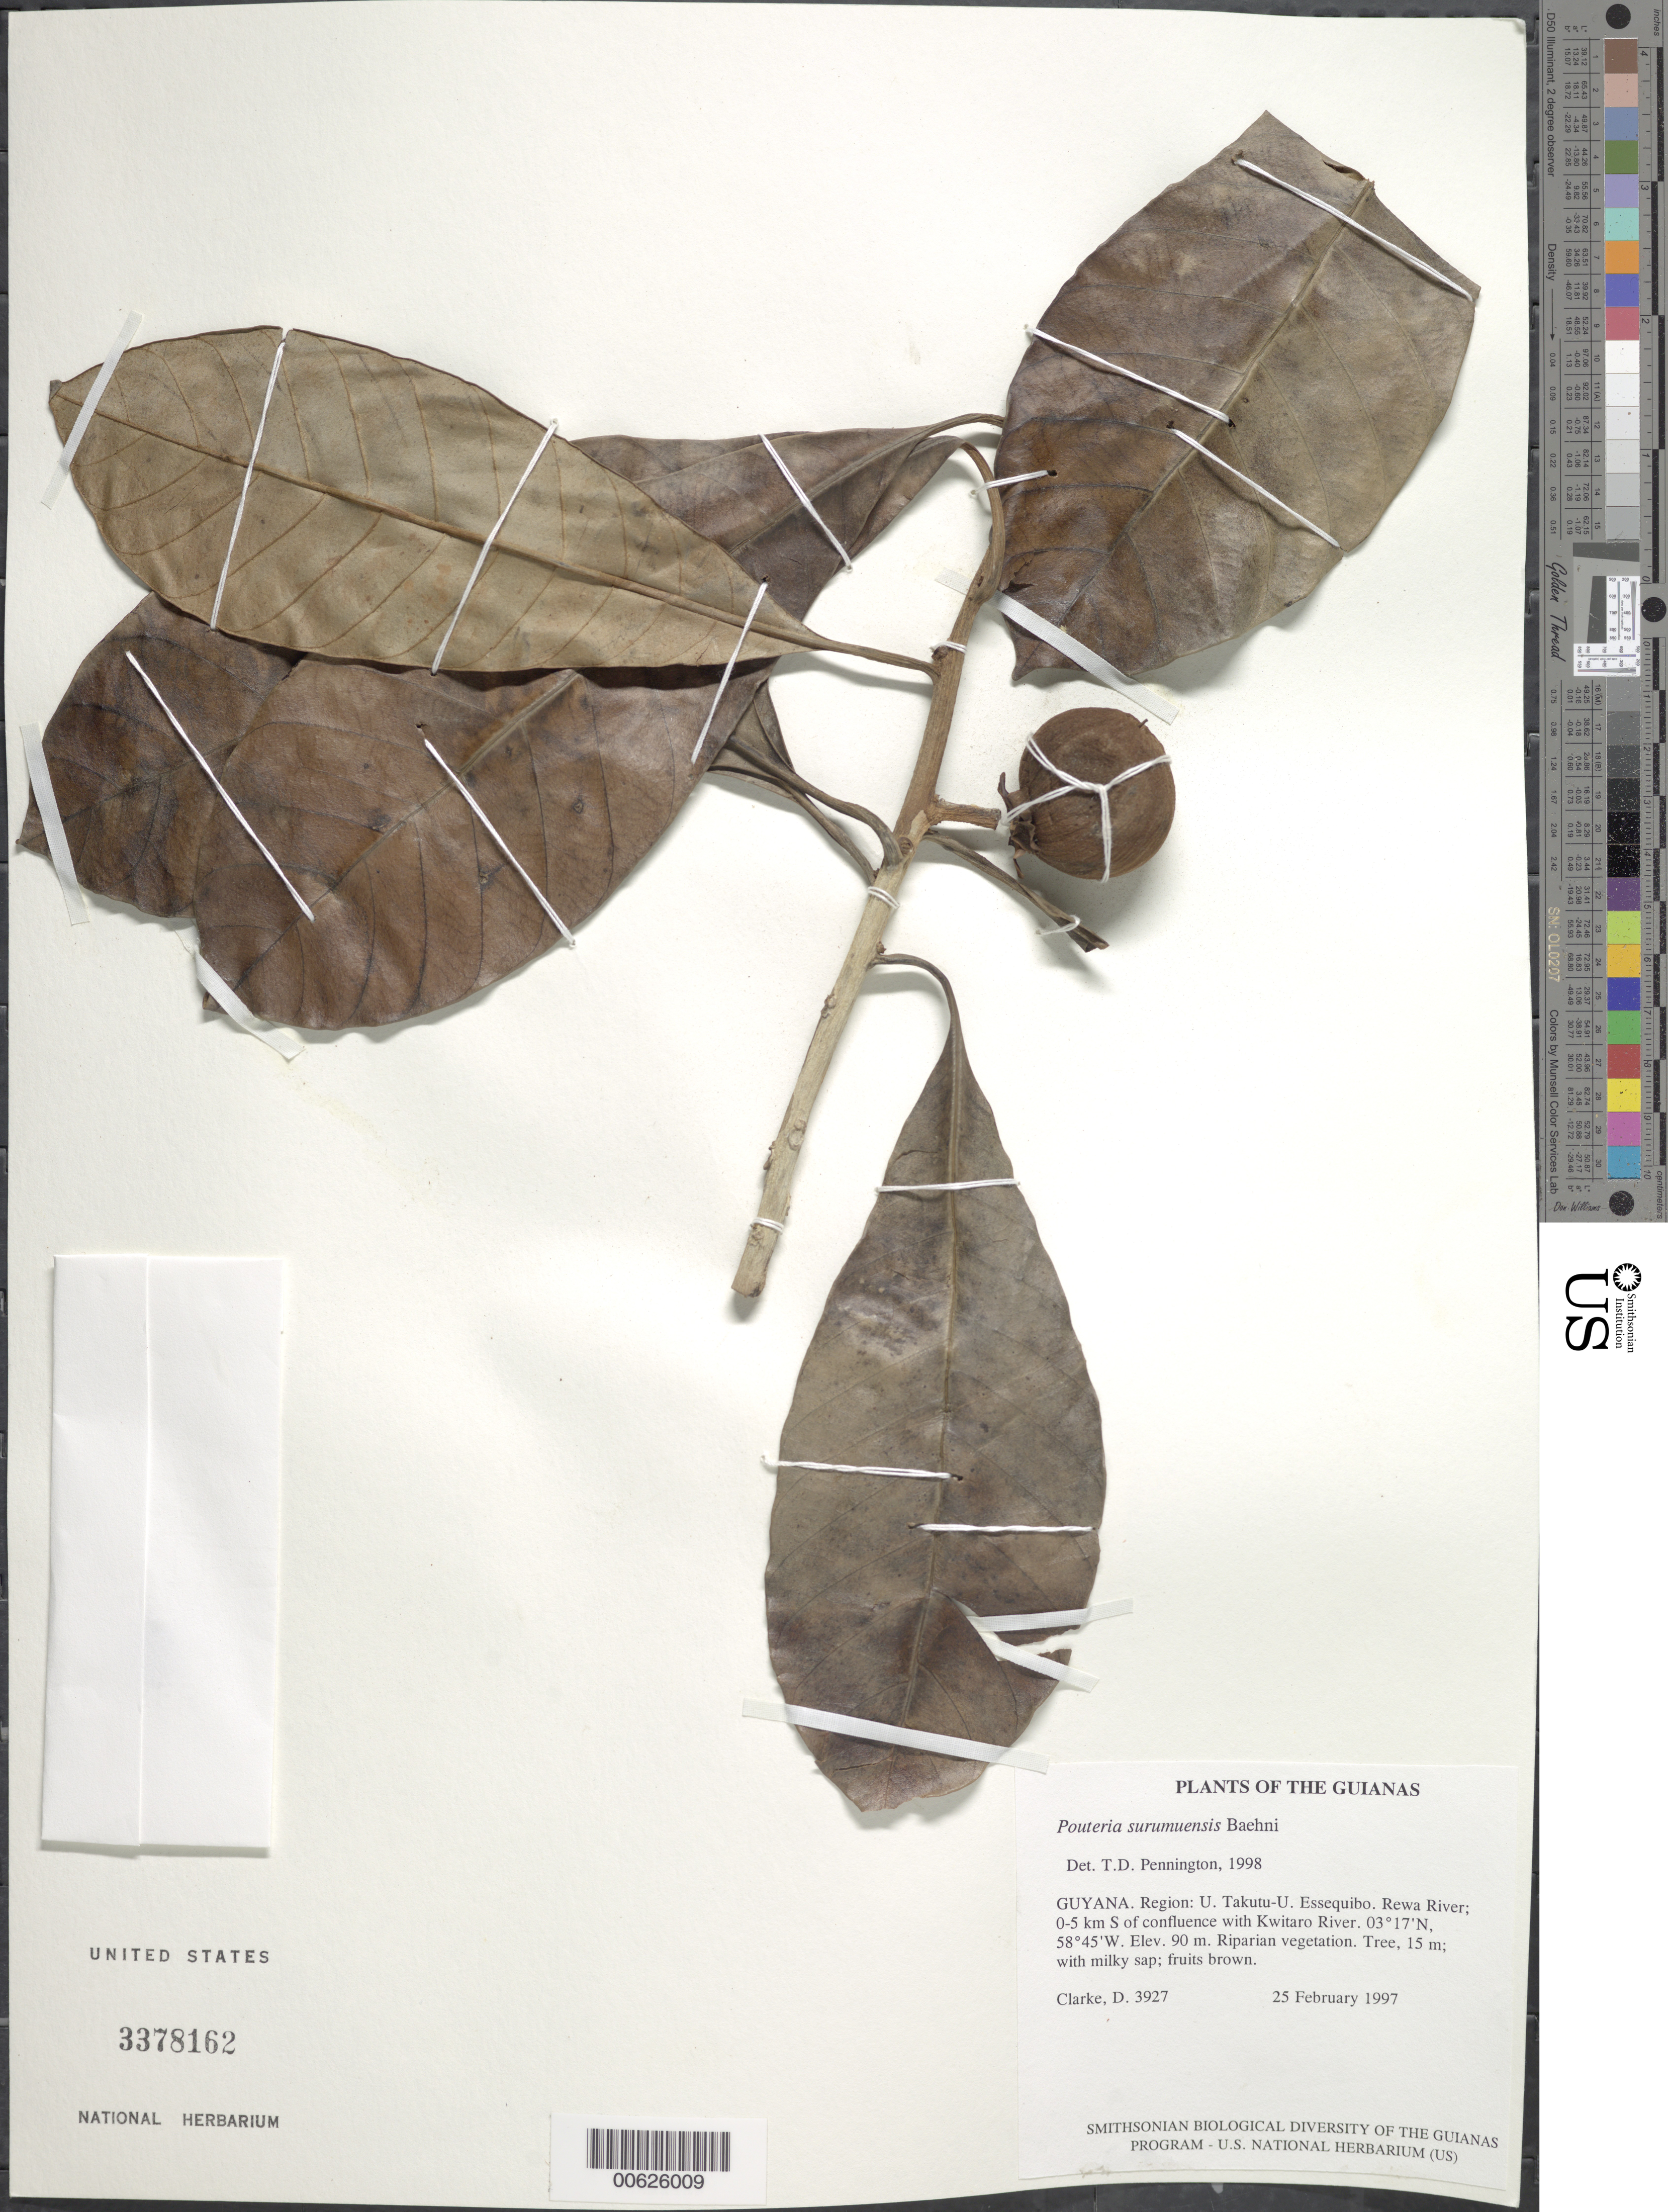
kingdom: Plantae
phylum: Tracheophyta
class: Magnoliopsida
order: Ericales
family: Sapotaceae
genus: Pouteria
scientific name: Pouteria surumuensis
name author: Baehni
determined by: Pennington, T. D., (K)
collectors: H. D. Clarke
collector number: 3927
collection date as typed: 25 February 1997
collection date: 1997-02-25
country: Guyana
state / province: U. Takutu-U. Essequibo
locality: Rewa River; 0-5 km S of confluence with Kwitaro River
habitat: Riparian vegetation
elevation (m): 90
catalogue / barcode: US 3378162